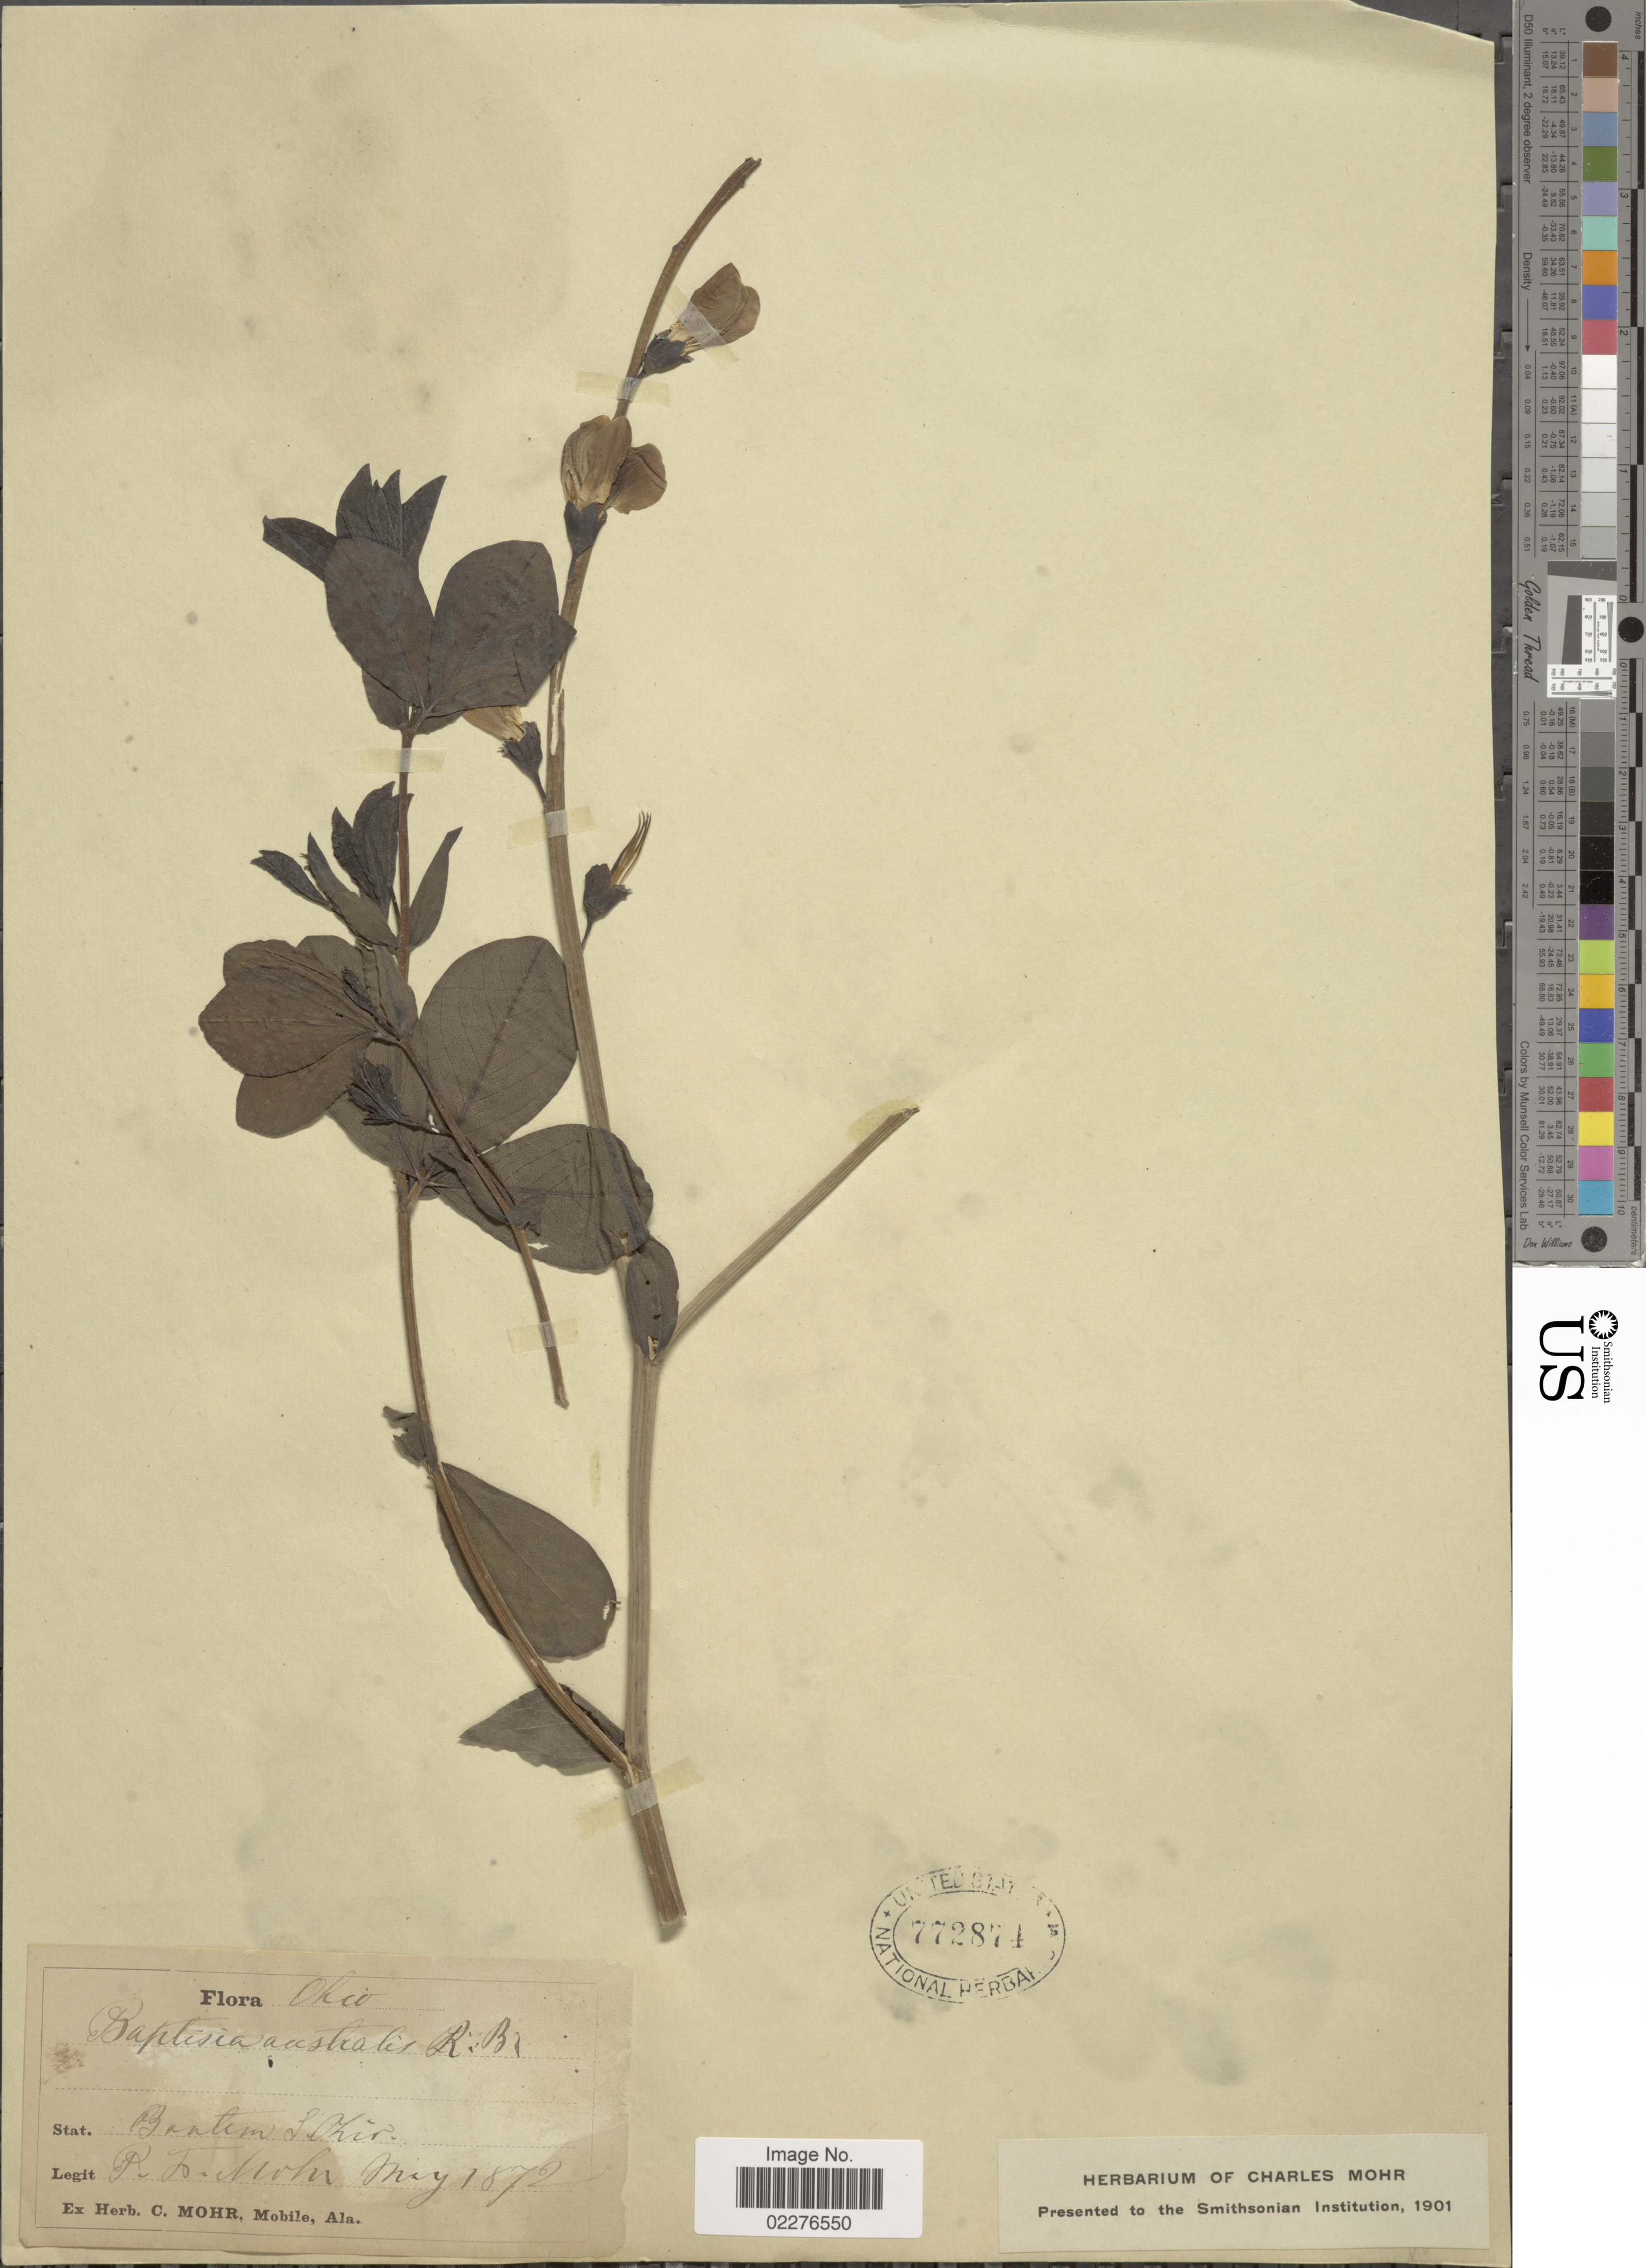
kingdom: Plantae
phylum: Tracheophyta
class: Magnoliopsida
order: Fabales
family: Fabaceae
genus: Baptisia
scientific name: Baptisia australis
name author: (L.) R. Br.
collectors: P. F. Mohr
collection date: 1872-05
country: United States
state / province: Ohio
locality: Bantem S. Ohio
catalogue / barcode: US 772874